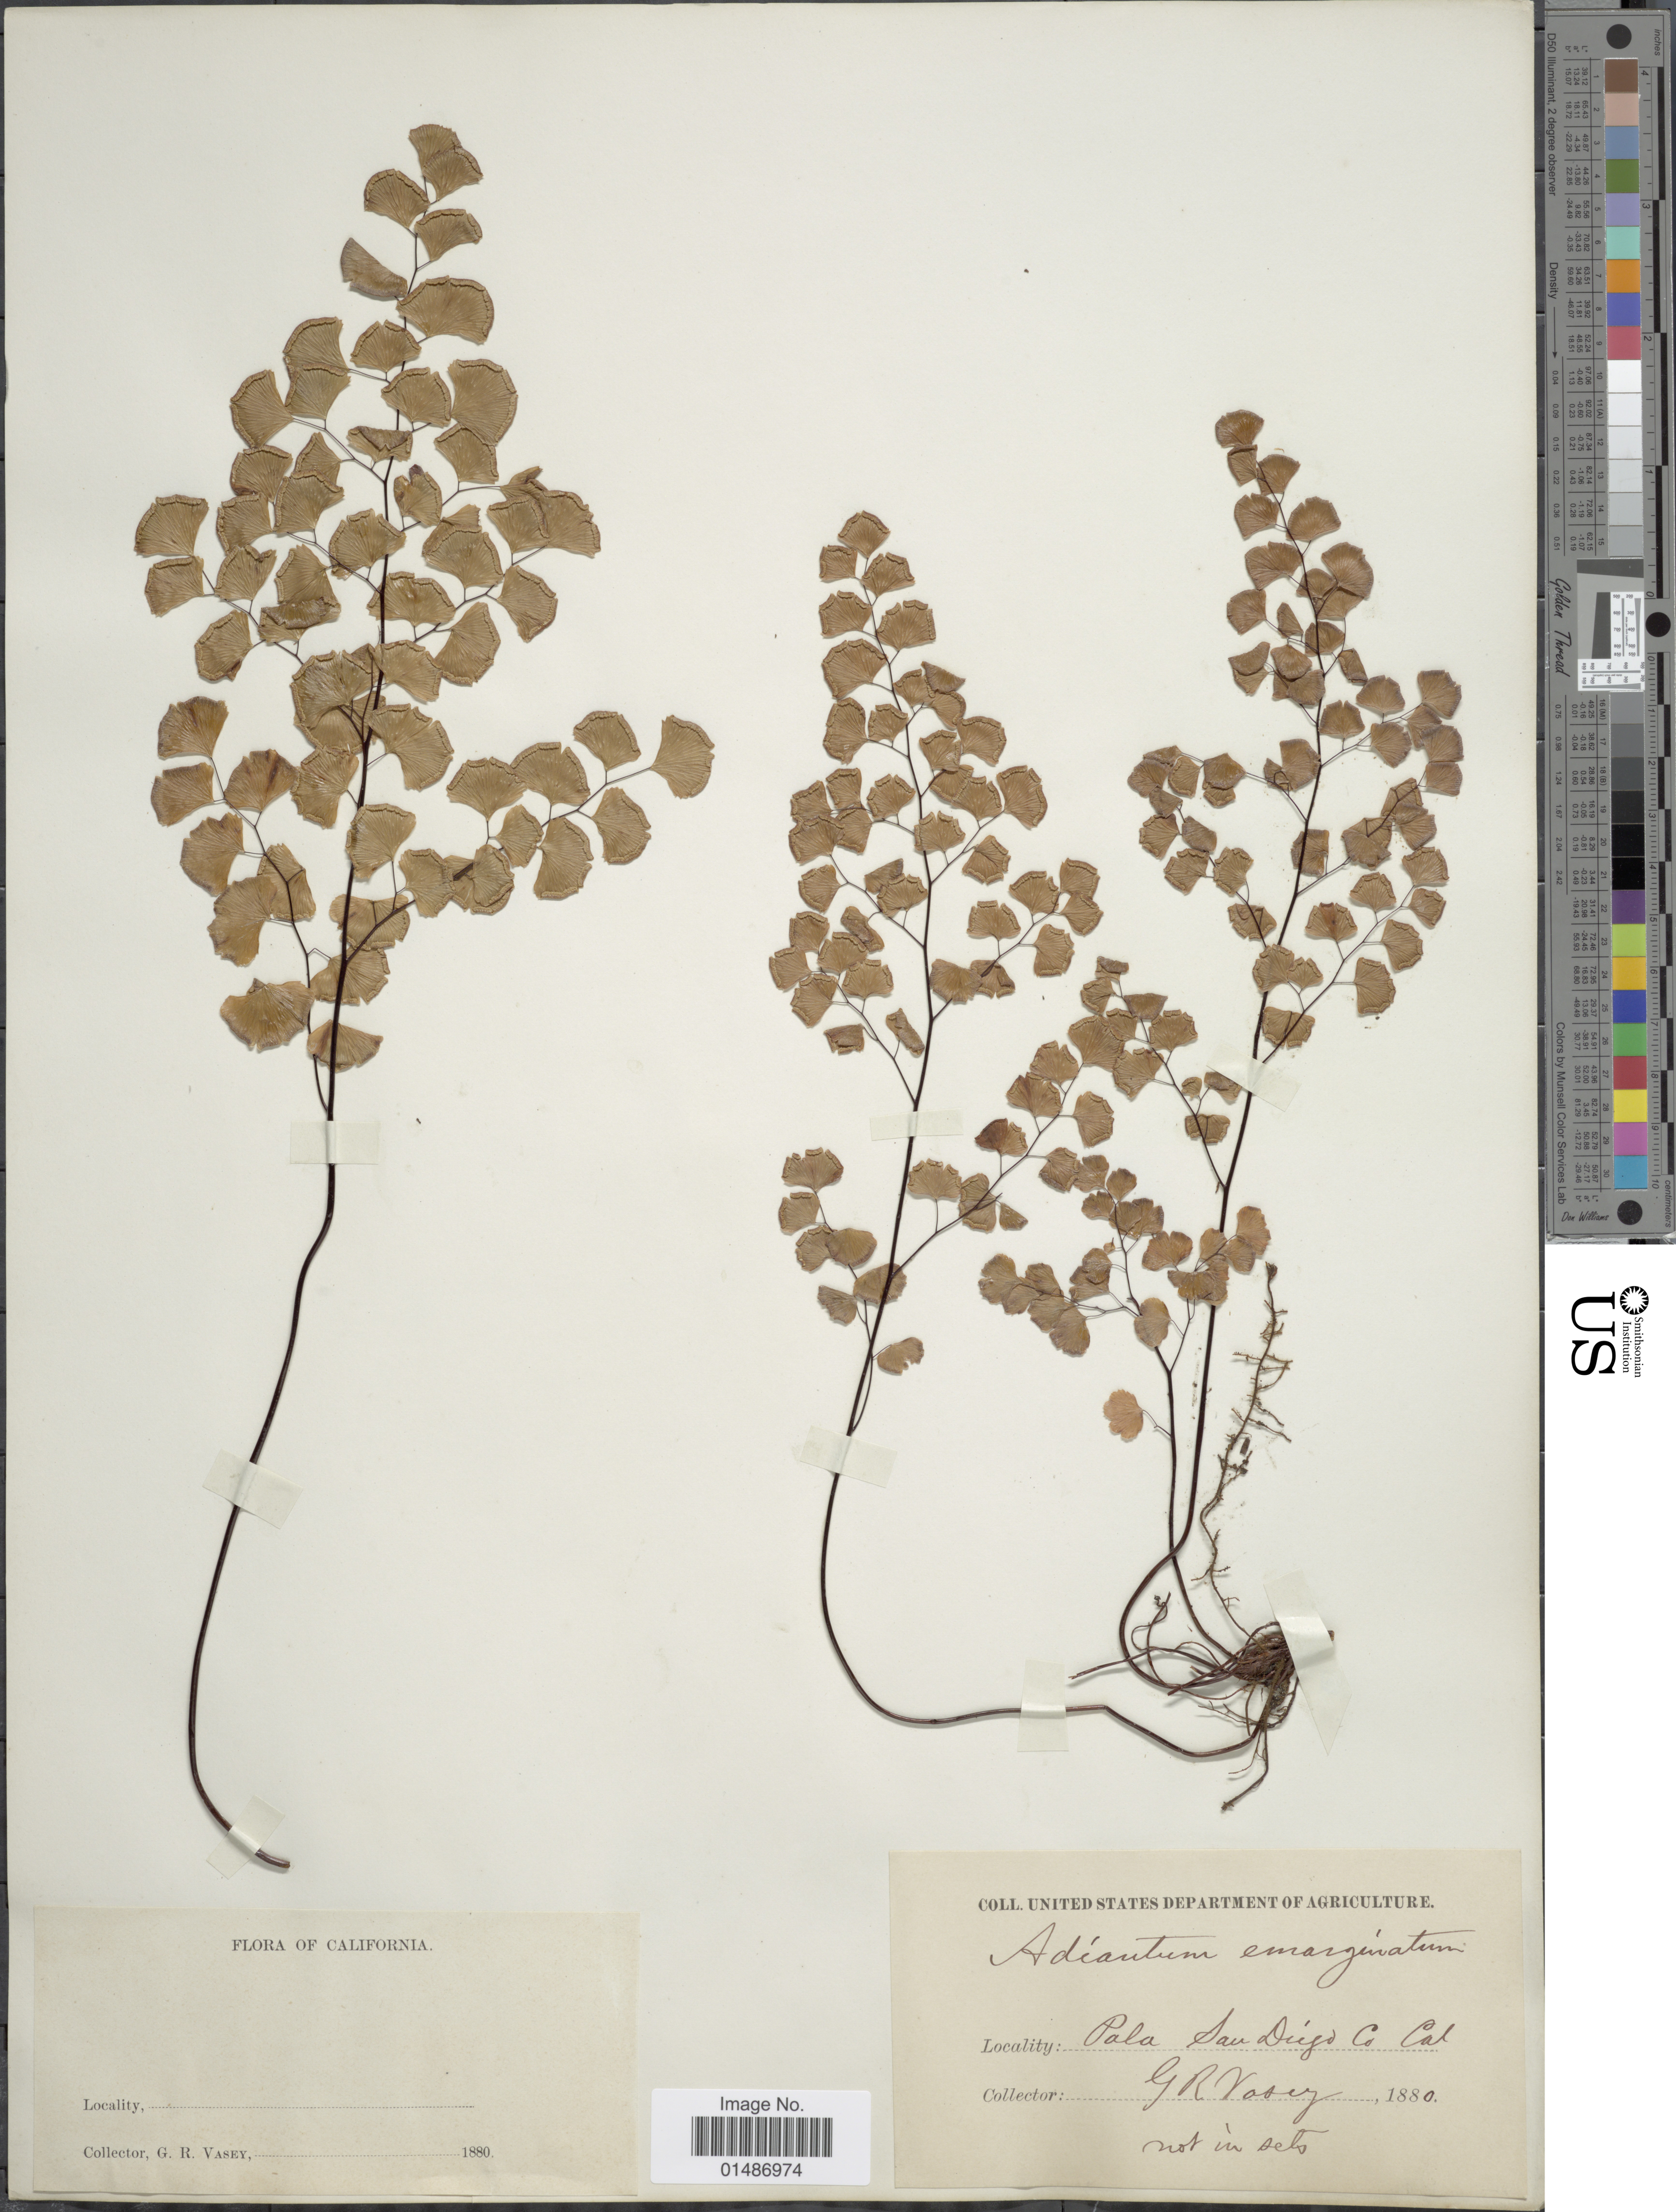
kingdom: Plantae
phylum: Tracheophyta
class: Polypodiopsida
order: Polypodiales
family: Pteridaceae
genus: Adiantum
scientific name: Adiantum jordanii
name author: C.H. Mull.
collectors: G. R. Vasey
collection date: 1880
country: United States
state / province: California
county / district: San Diego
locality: Pala San Diego Co.